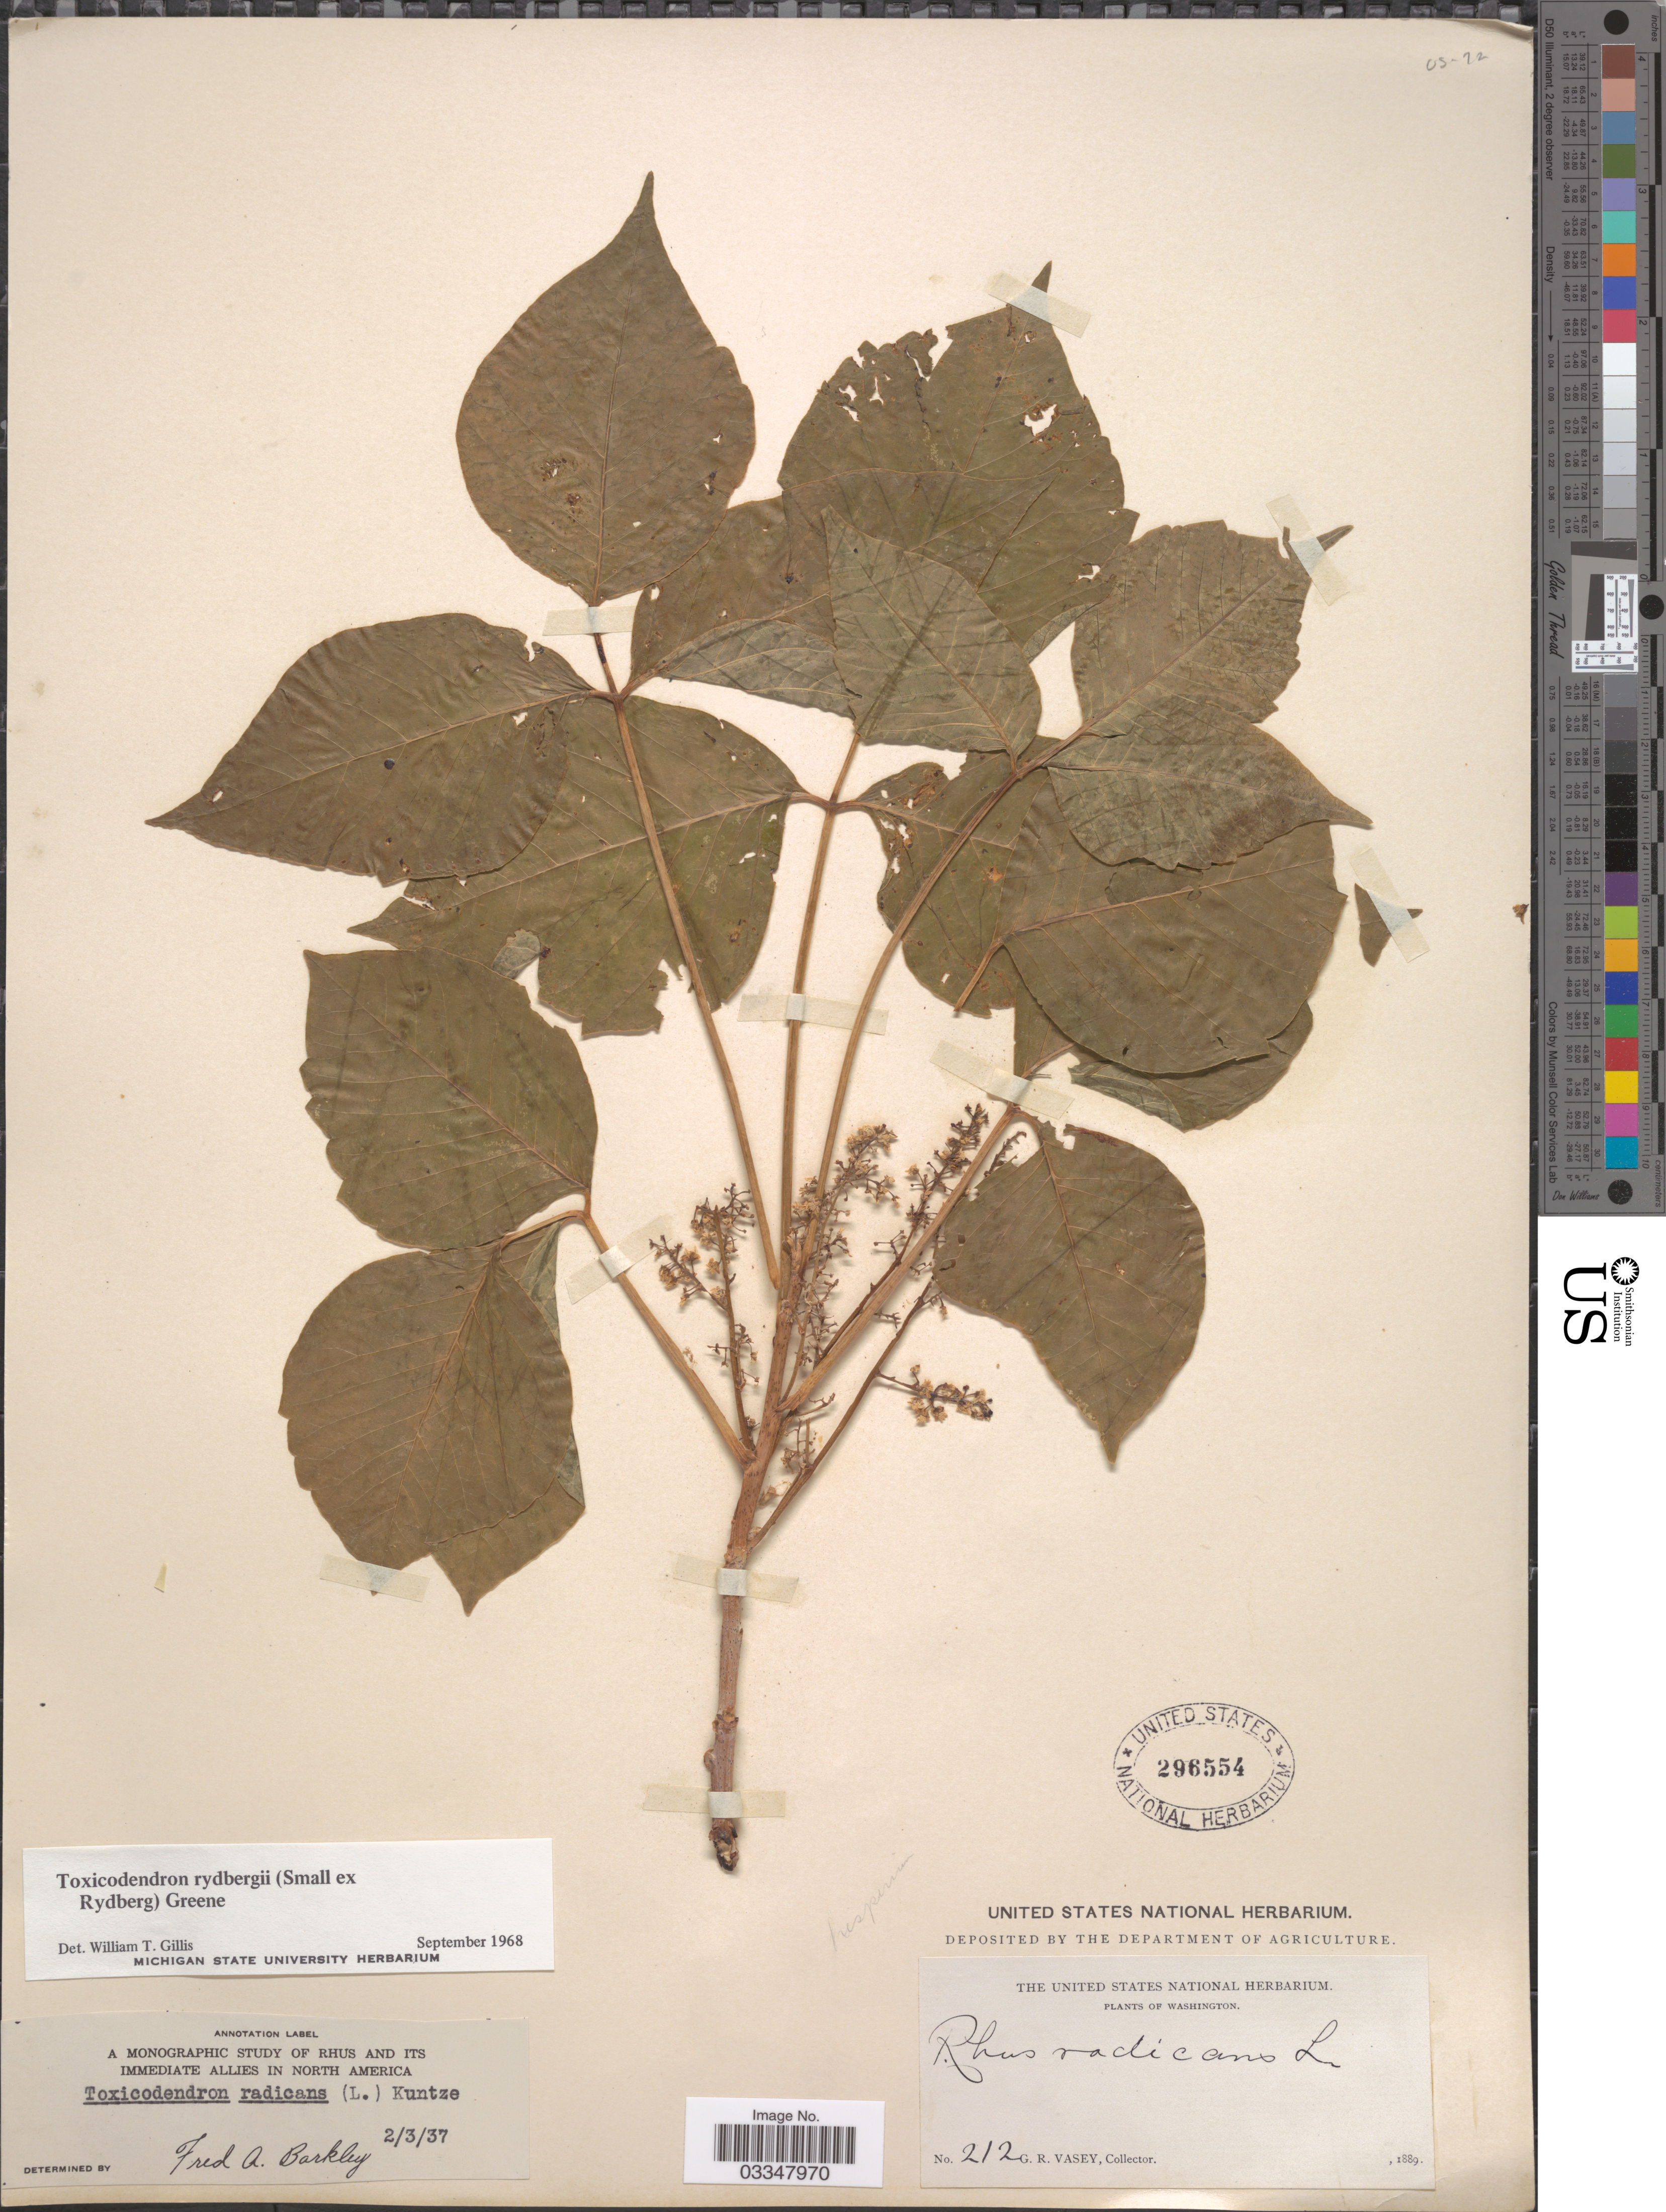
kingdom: Plantae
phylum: Tracheophyta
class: Magnoliopsida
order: Sapindales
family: Anacardiaceae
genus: Toxicodendron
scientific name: Toxicodendron radicans subsp. rydbergii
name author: (Small & Rydb.) Á. Löve & D. Löve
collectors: G. R. Vasey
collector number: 212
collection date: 1889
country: United States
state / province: Washington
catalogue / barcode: US 296554